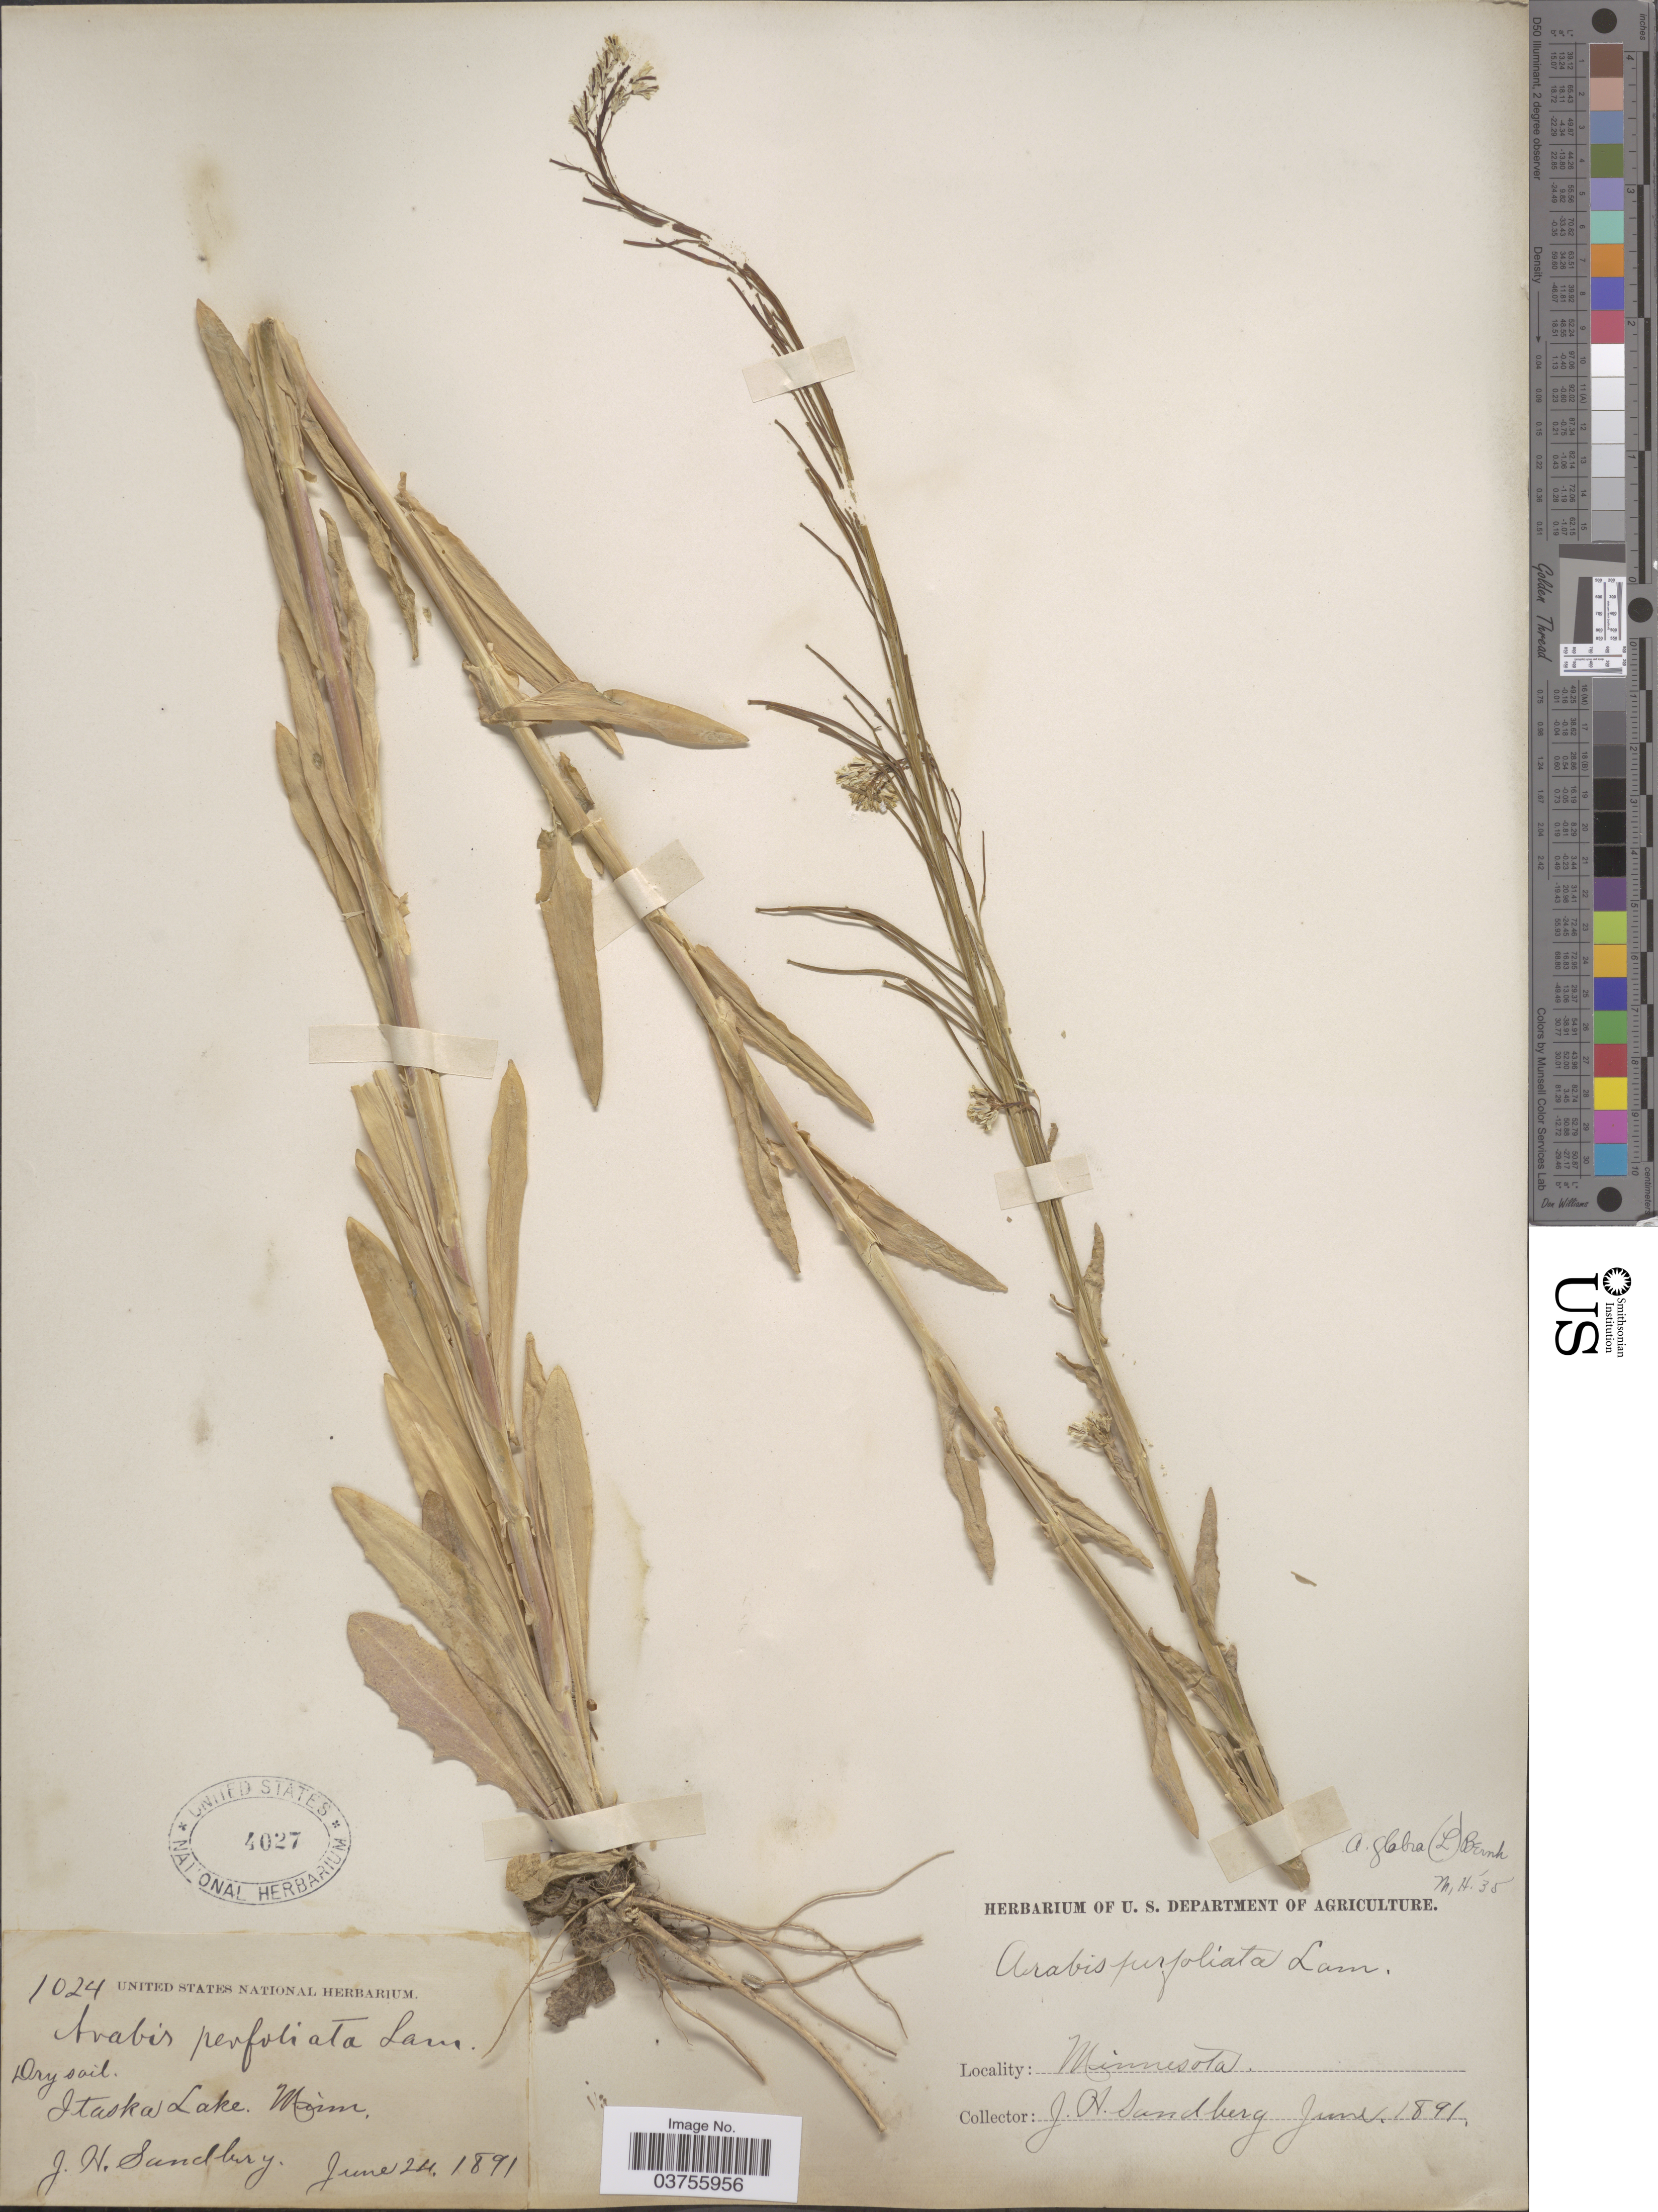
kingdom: Plantae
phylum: Tracheophyta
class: Magnoliopsida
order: Brassicales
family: Brassicaceae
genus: Turritis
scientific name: Turritis glabra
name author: L.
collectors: J. H. Sandberg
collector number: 1024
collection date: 1891-06-24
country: United States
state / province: Minnesota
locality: Itaska Lake.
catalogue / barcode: US 4027